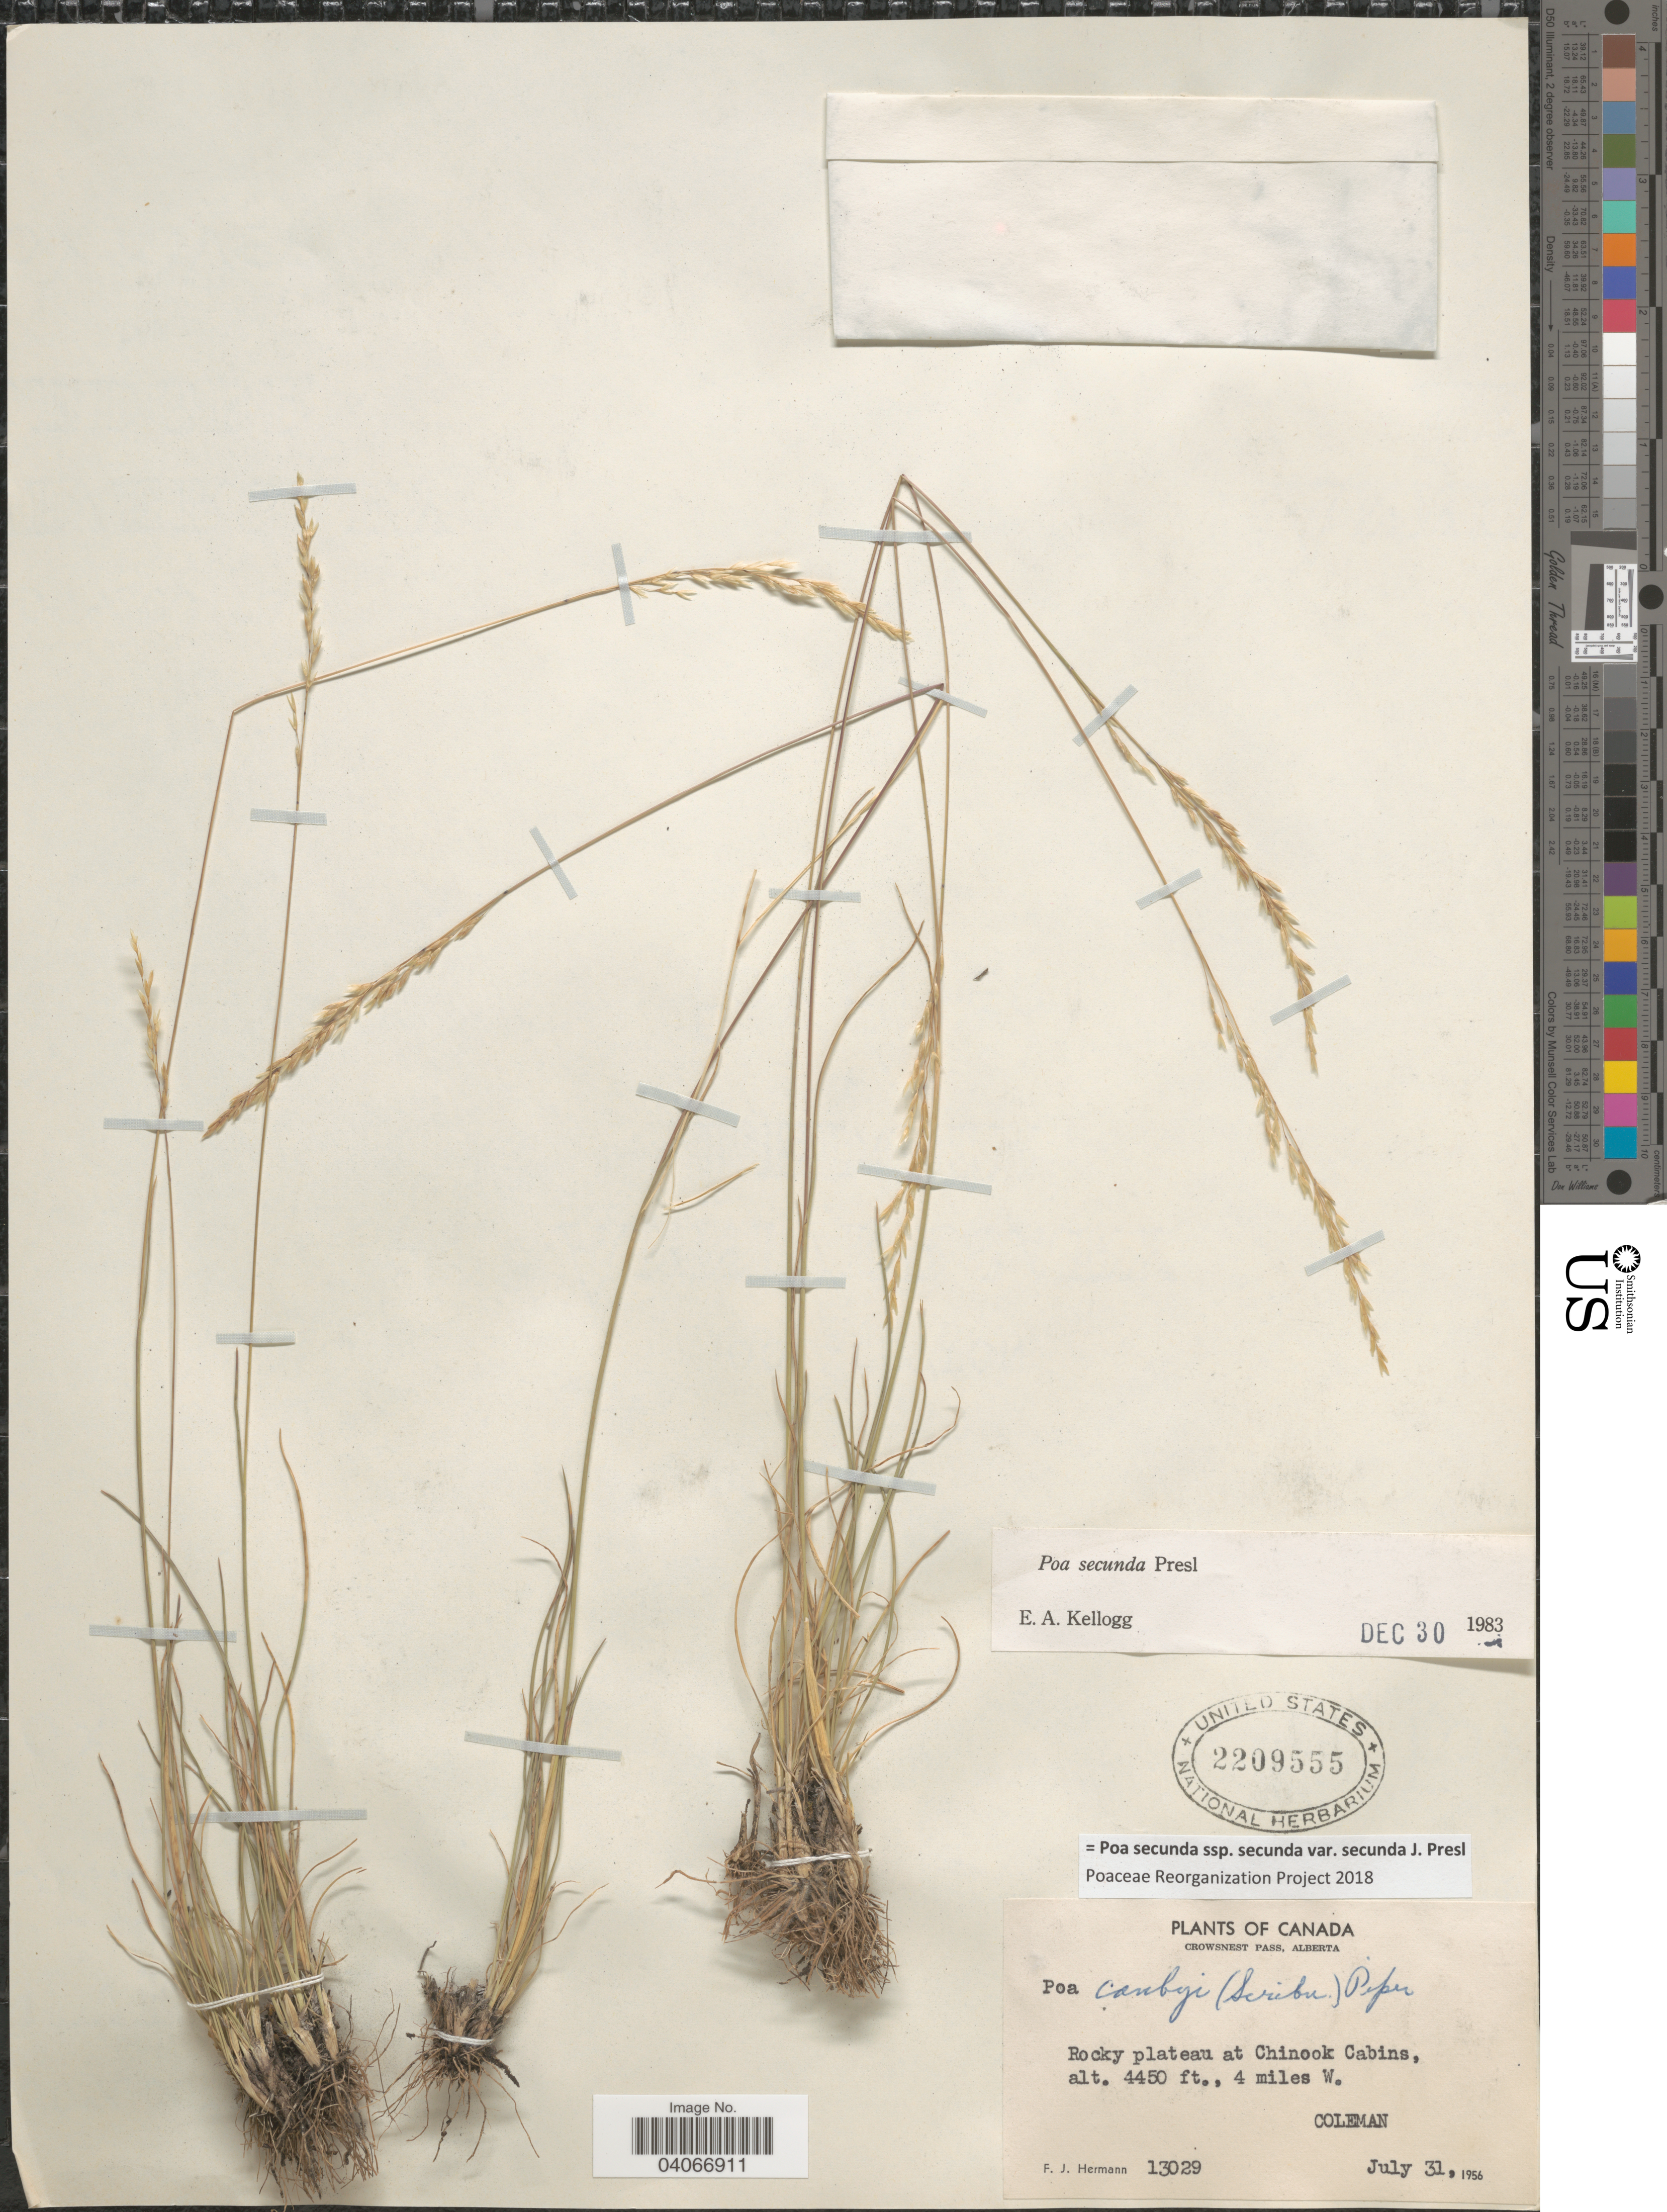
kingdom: Plantae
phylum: Tracheophyta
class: Liliopsida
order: Poales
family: Poaceae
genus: Poa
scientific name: Poa secunda subsp. secunda var. secunda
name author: J. Presl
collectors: F. J. Hermann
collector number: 13029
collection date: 1956-07-31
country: Canada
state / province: Alberta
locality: Crowsnest Pass. Rocky plateau at Chinook Cabins, 4 miles W. Coleman.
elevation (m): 1356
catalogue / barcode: US 2209555